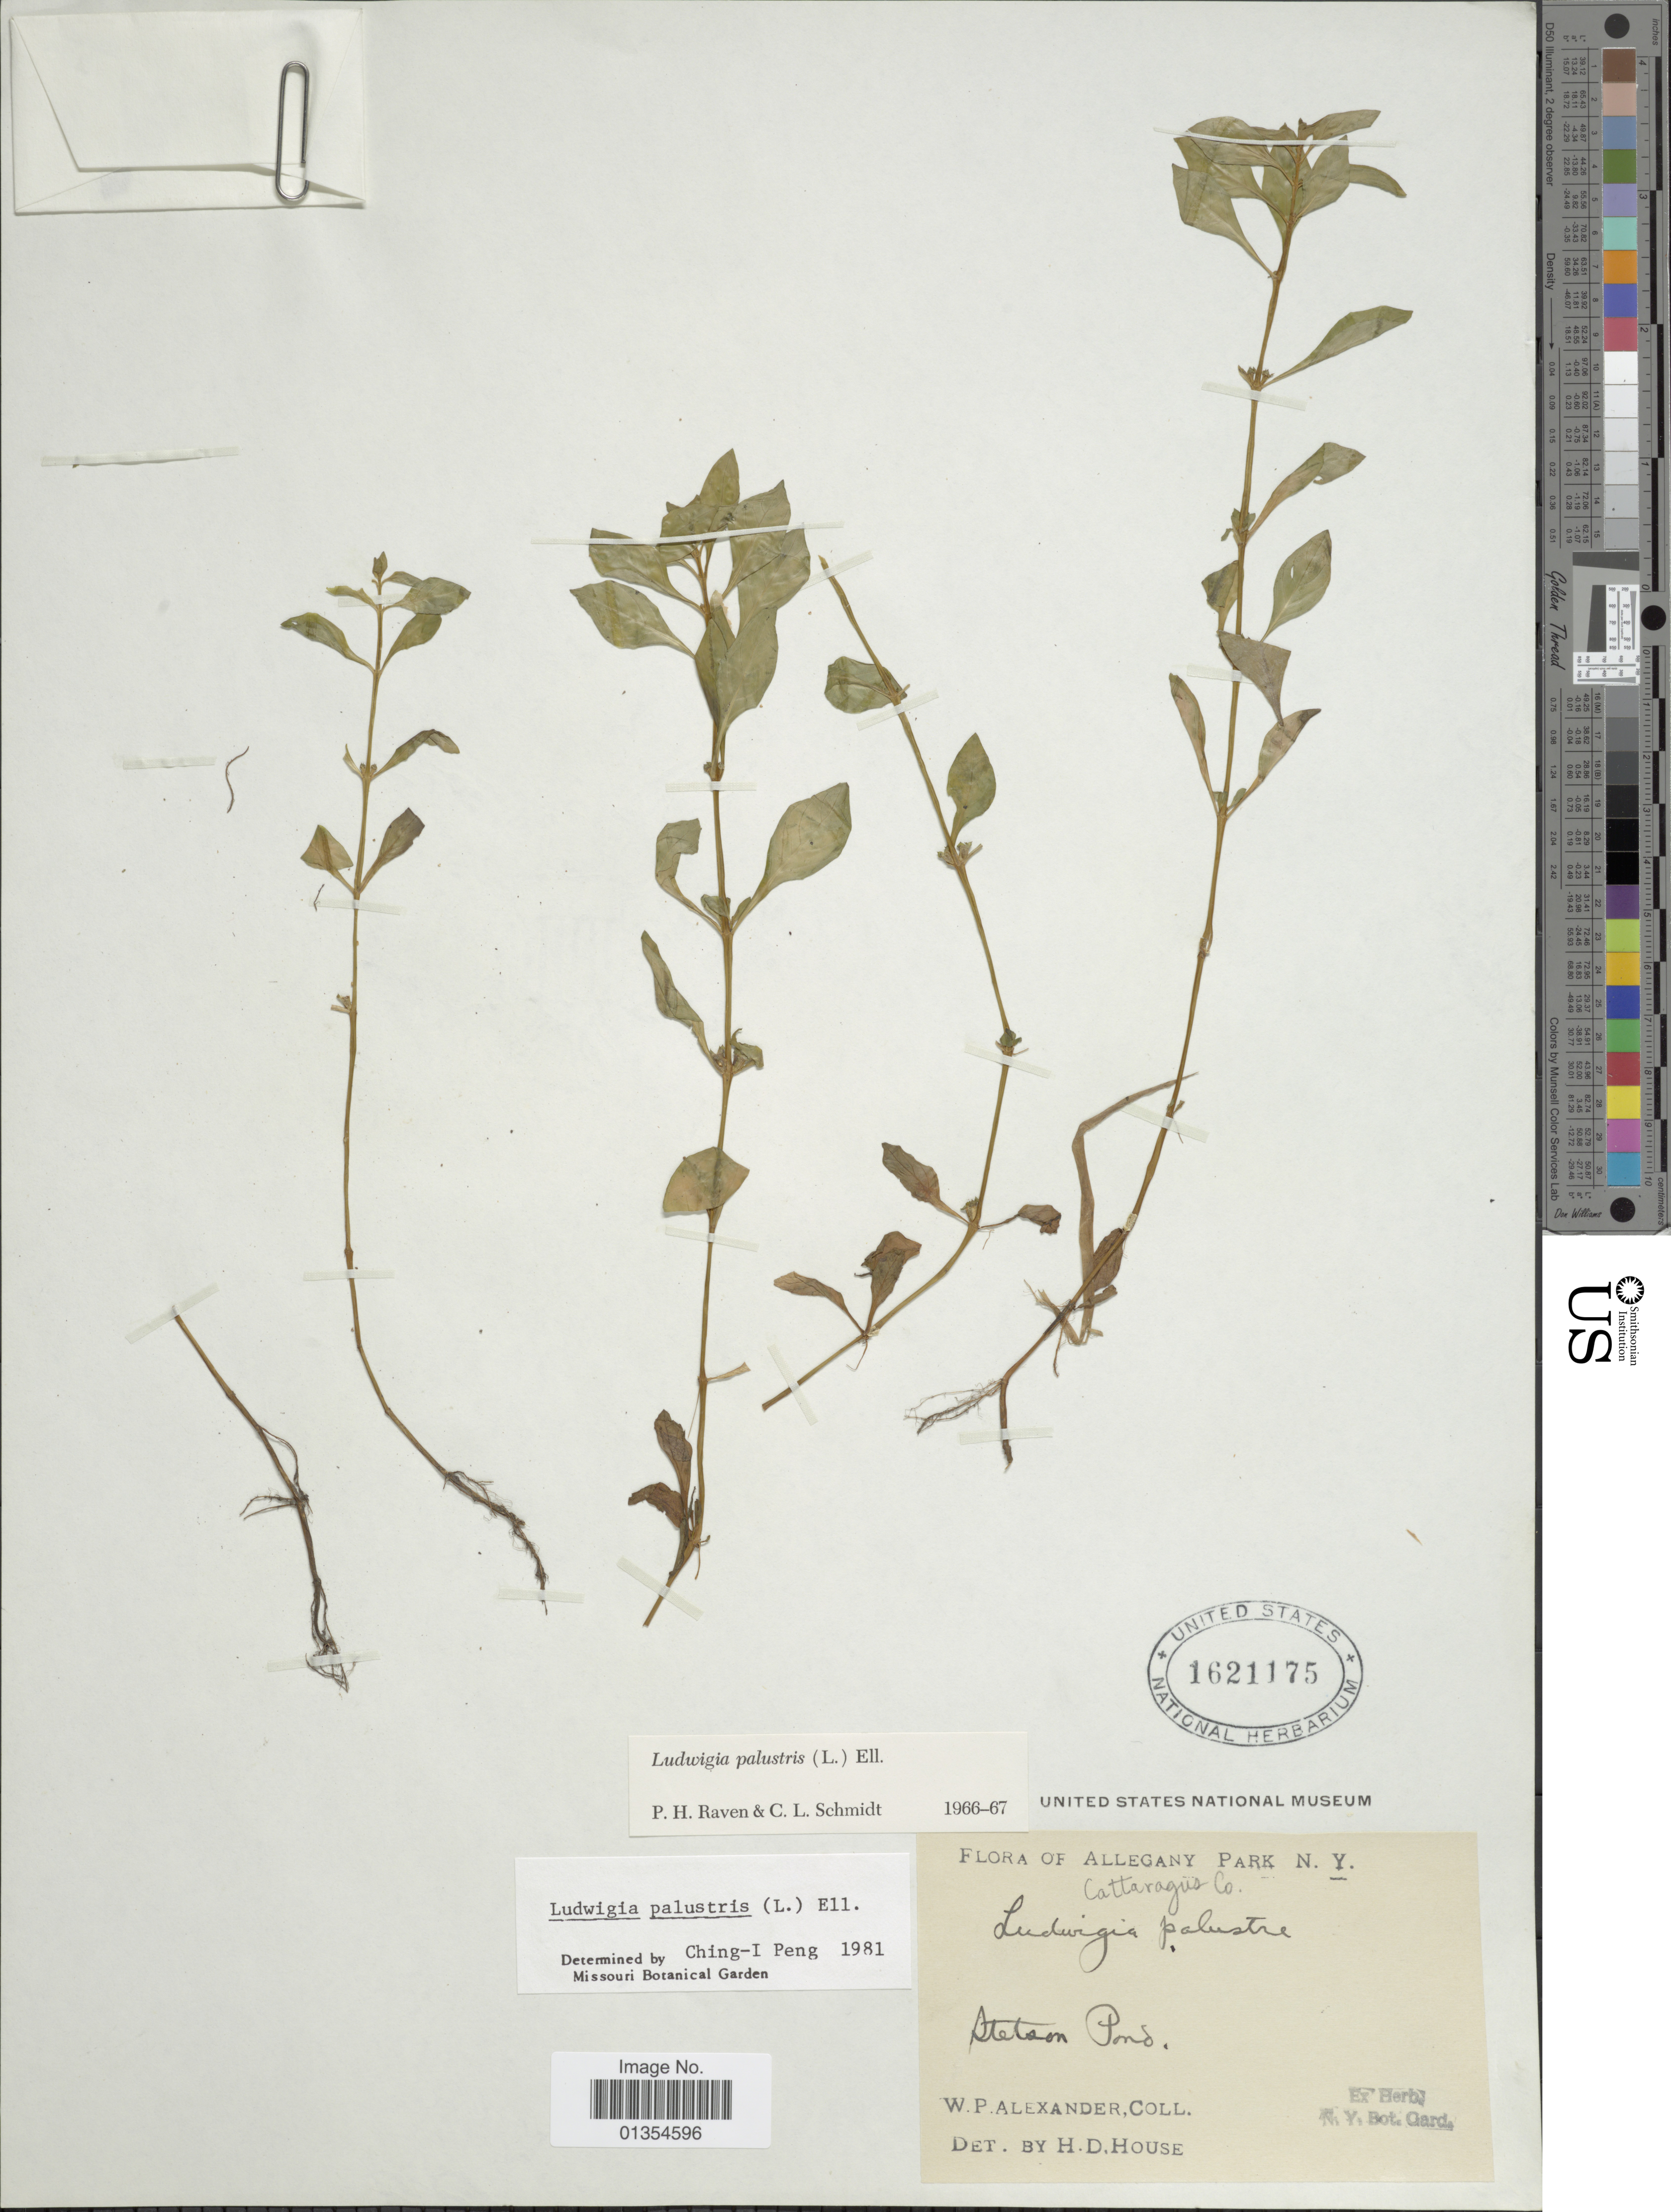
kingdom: Plantae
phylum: Tracheophyta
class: Magnoliopsida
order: Myrtales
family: Onagraceae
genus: Ludwigia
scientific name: Ludwigia palustris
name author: (L.) Elliott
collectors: W. P. Alexander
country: United States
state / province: New York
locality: Allegany Park, Cattaragus Co, Stetson Pond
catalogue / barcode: US 1621175